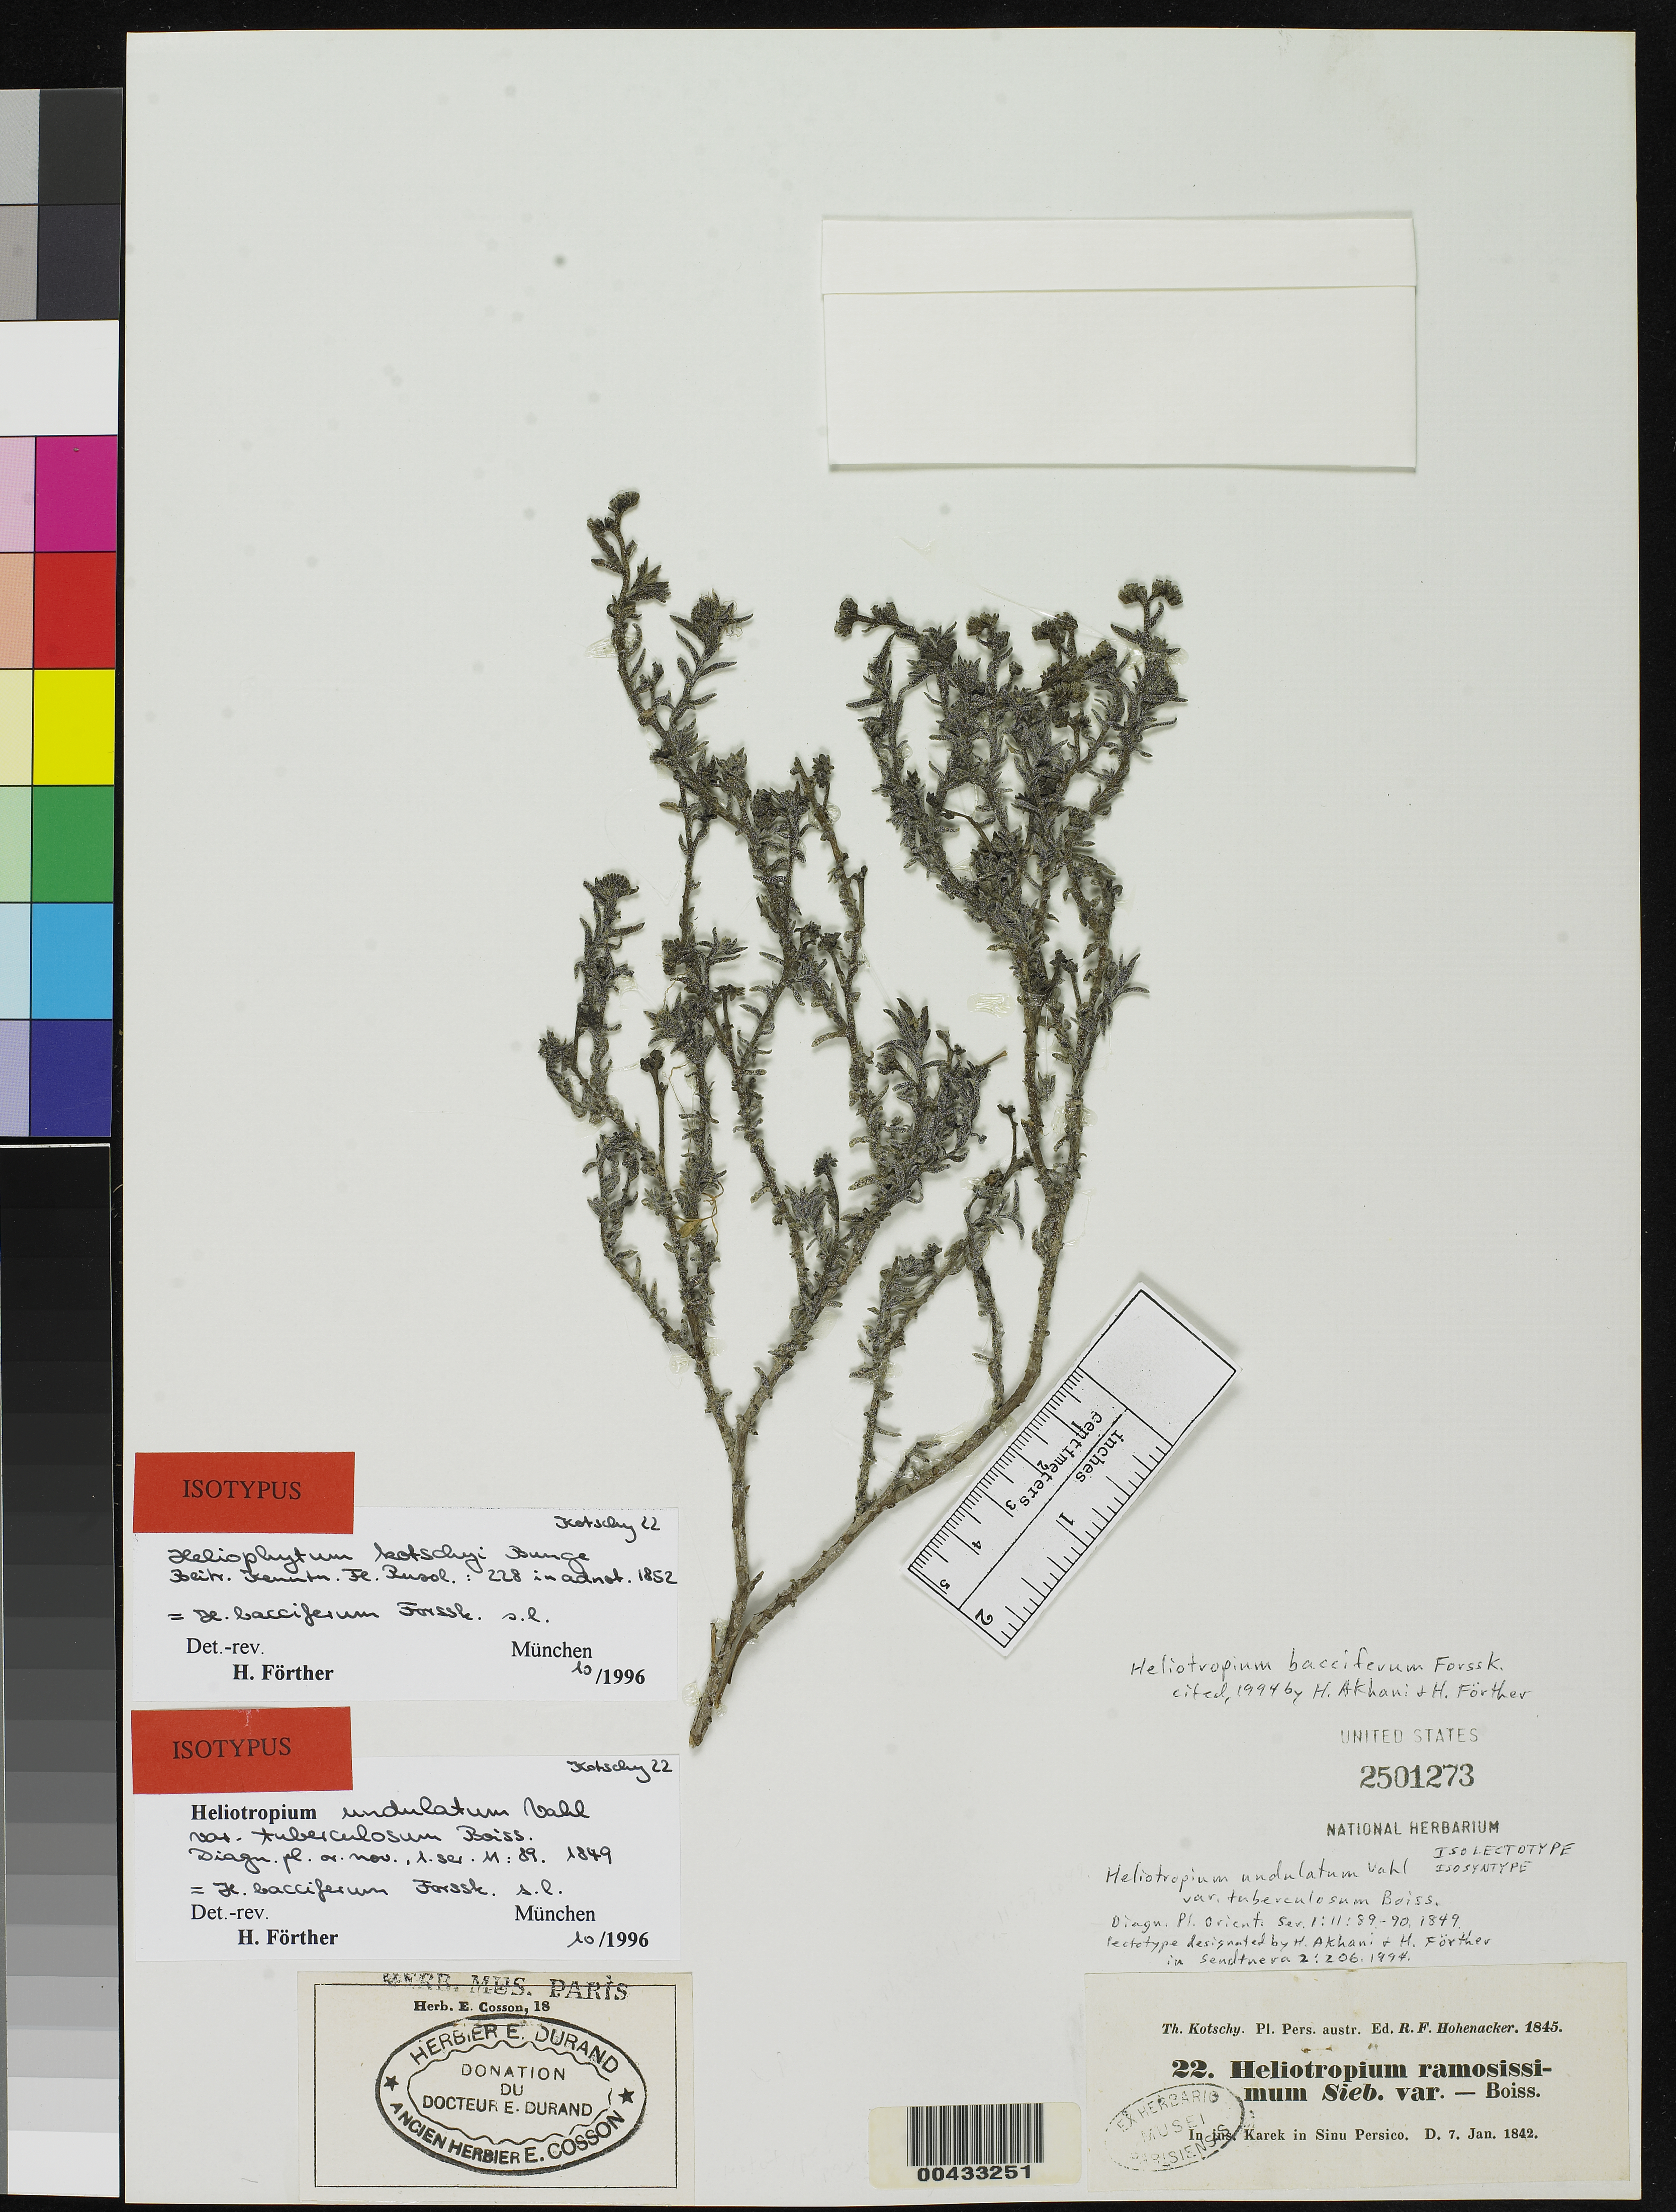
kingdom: Plantae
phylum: Tracheophyta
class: Magnoliopsida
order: Boraginales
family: Heliotropiaceae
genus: Heliotropium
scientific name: Heliotropium undulatum var. tuberculosum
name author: Boiss.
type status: Isolectotype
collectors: K. G. Kotschy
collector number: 22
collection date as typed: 07 Jan 1842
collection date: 1842-01-07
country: Iran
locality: In Ins. karek in Sinu Persico.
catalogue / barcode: US 2501273